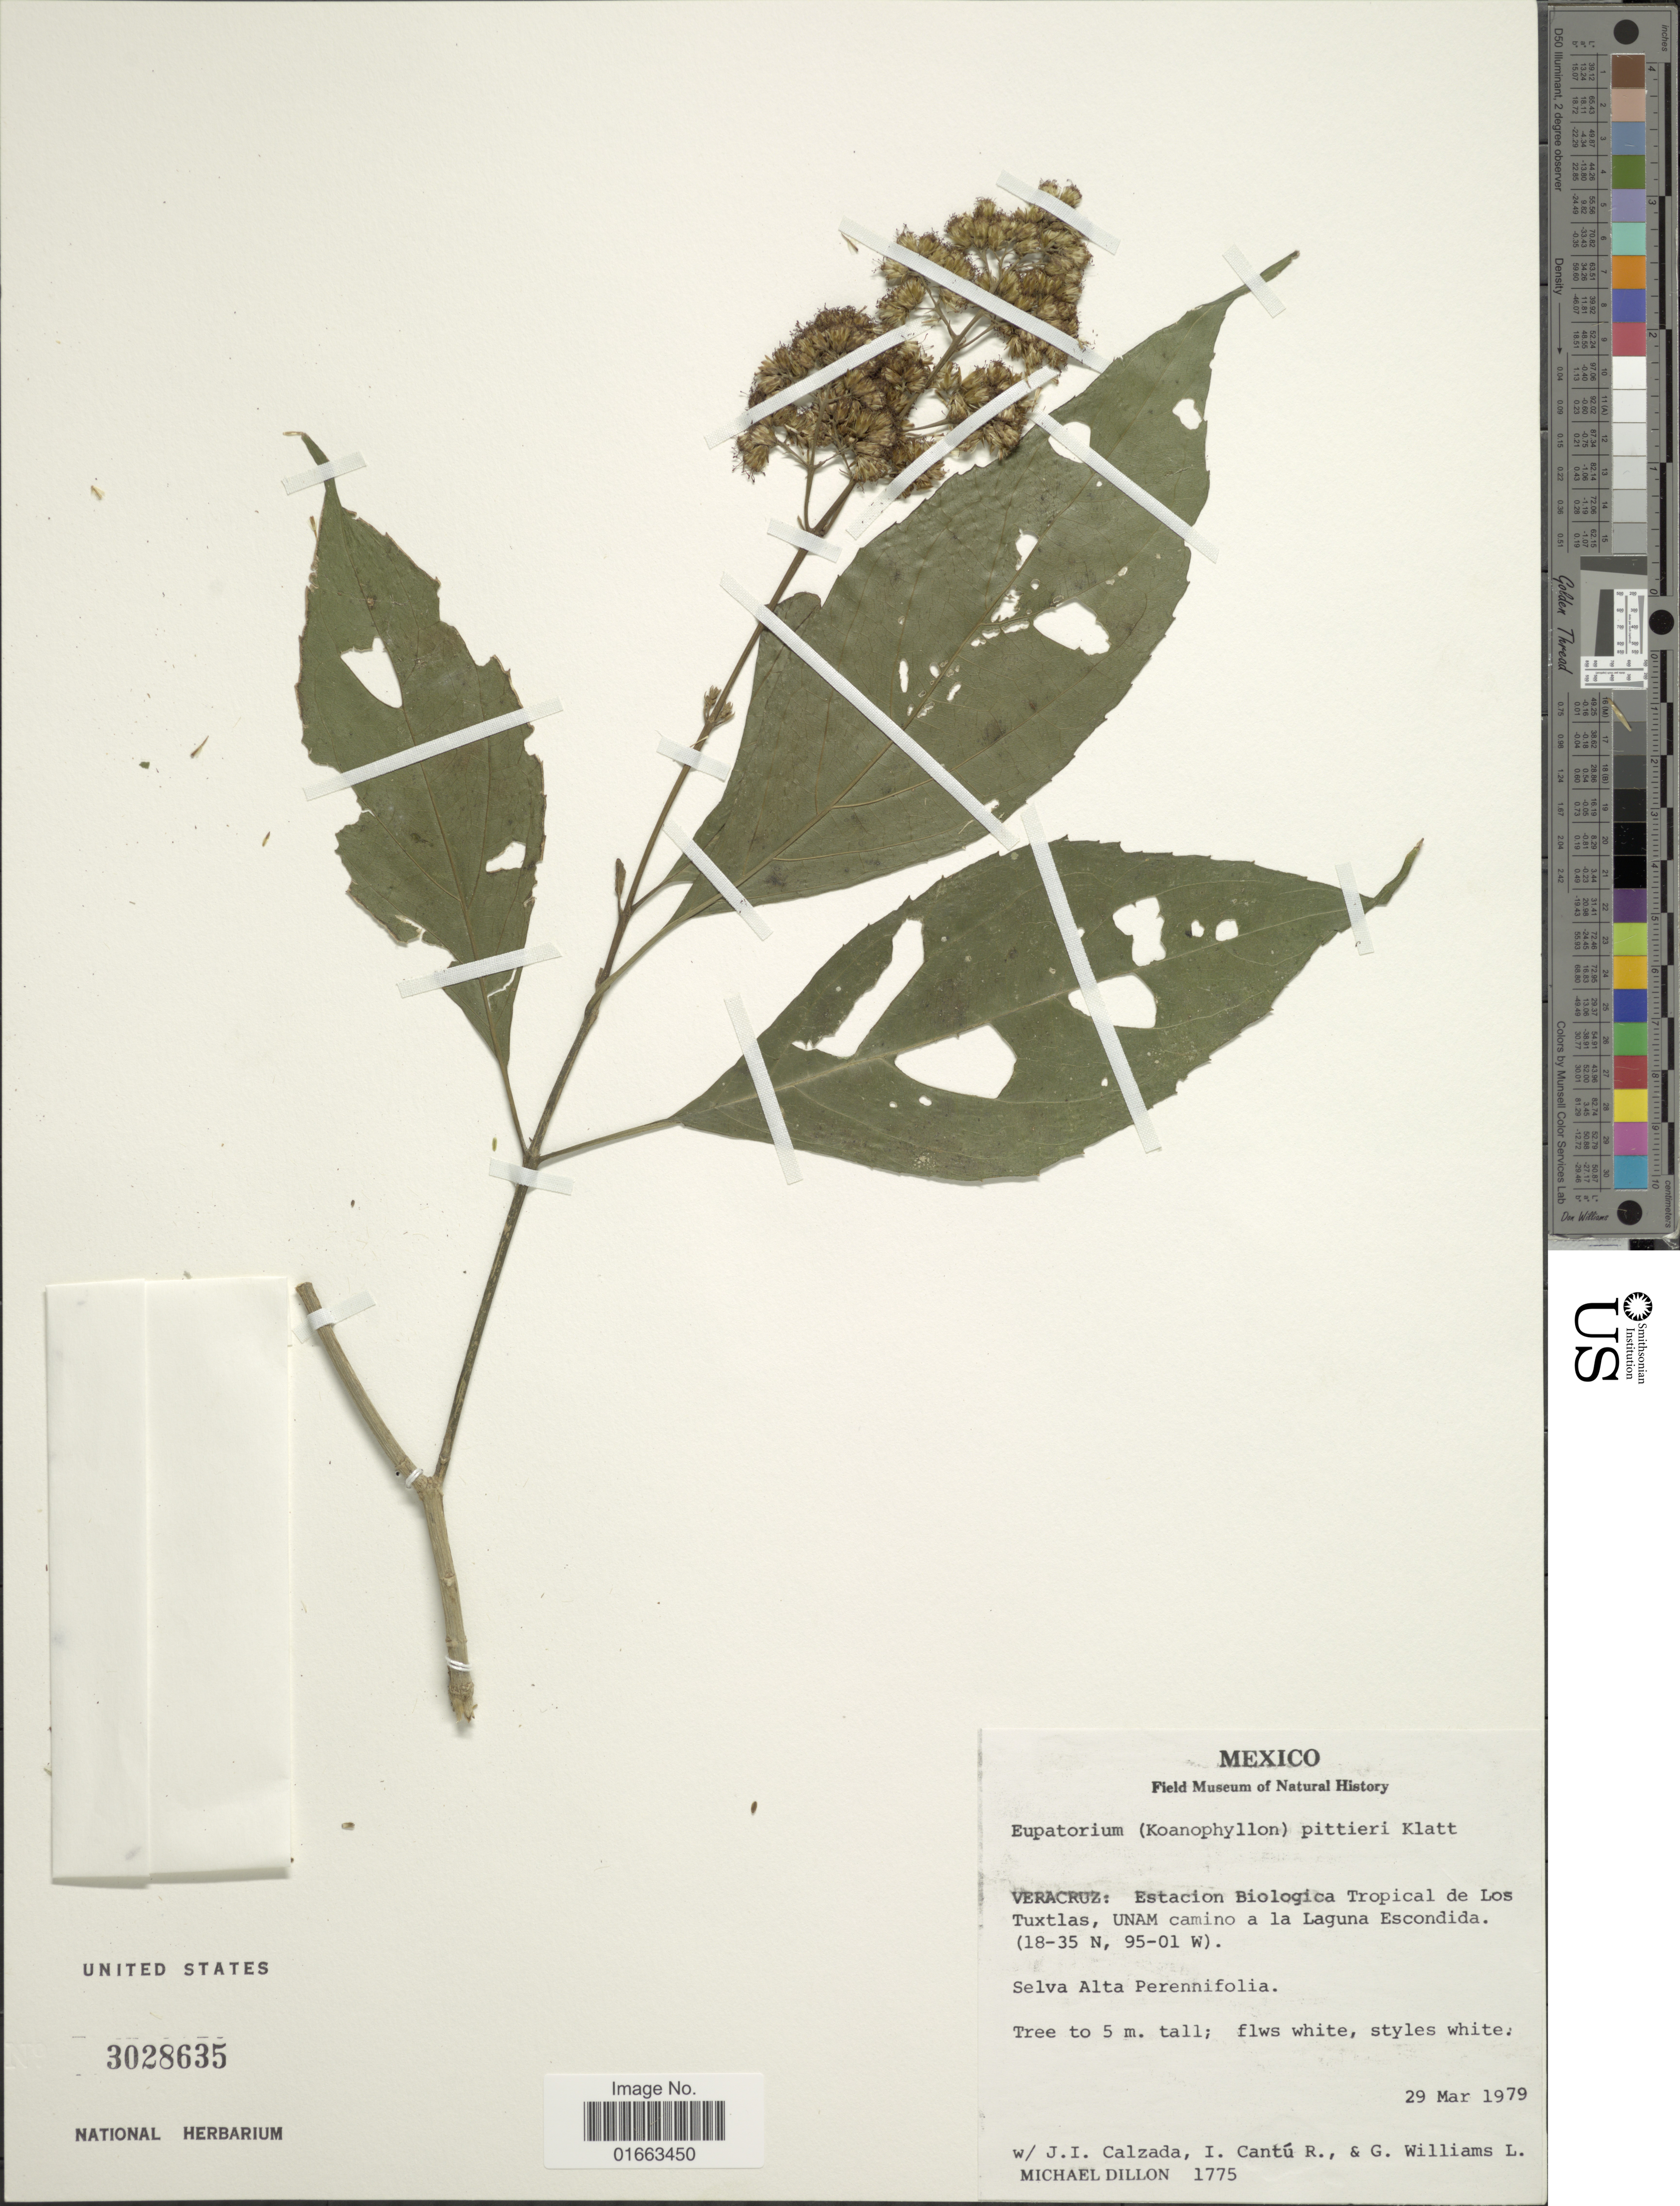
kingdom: Plantae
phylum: Tracheophyta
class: Magnoliopsida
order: Asterales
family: Asteraceae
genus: Koanophyllon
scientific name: Koanophyllon galeottii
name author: (B.L. Rob.) R.M. King & H. Rob.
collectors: M. Dillion, J. I. Calzada, I. Cantu R. & G. Williams-L.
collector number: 1775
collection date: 1979-03-29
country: Mexico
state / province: Veracruz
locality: Estacion Biologica Tropical de Los Tuxtlas, UNAM camino a la Laguna Escondida, Selva Alta Perennifolia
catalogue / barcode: US 3028635